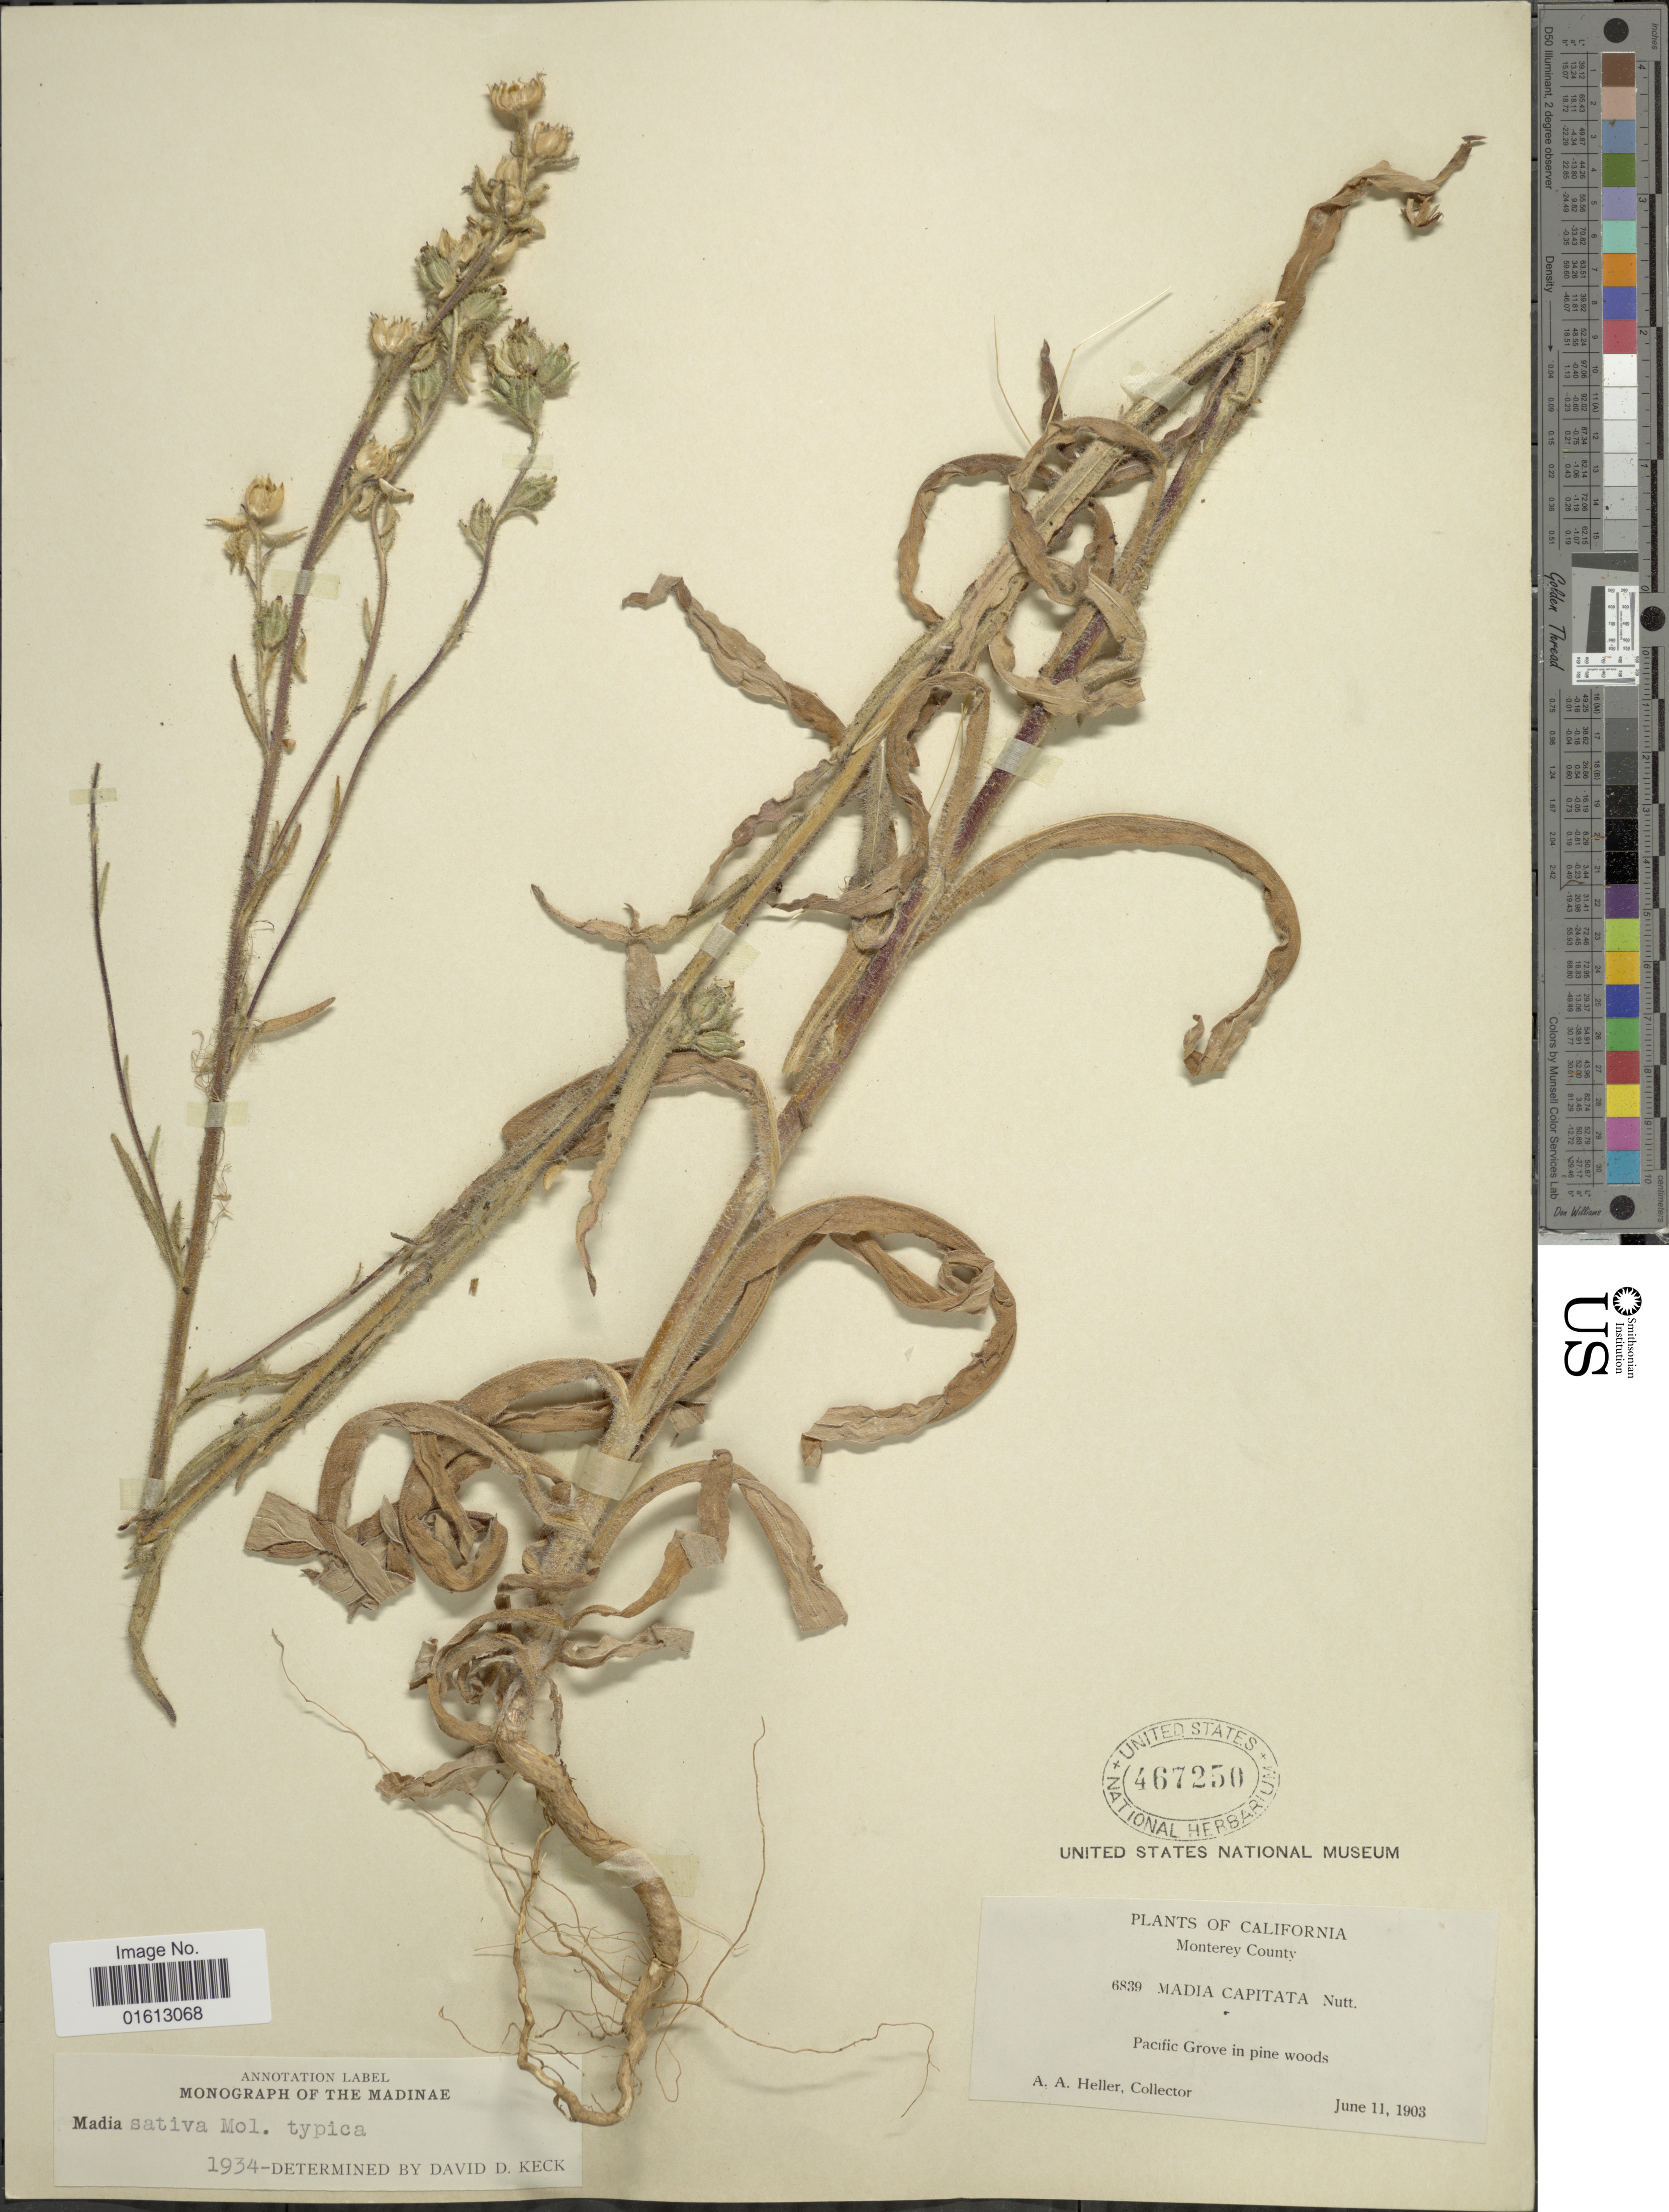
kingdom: Plantae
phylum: Tracheophyta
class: Magnoliopsida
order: Asterales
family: Asteraceae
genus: Madia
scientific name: Madia sativa subsp. sativa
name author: Molina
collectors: A. A. Heller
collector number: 6839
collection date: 1903-06-11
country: United States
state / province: California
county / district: Monterey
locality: California, Monterey County, Pacific Grive in pine woods.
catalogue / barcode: US 467250